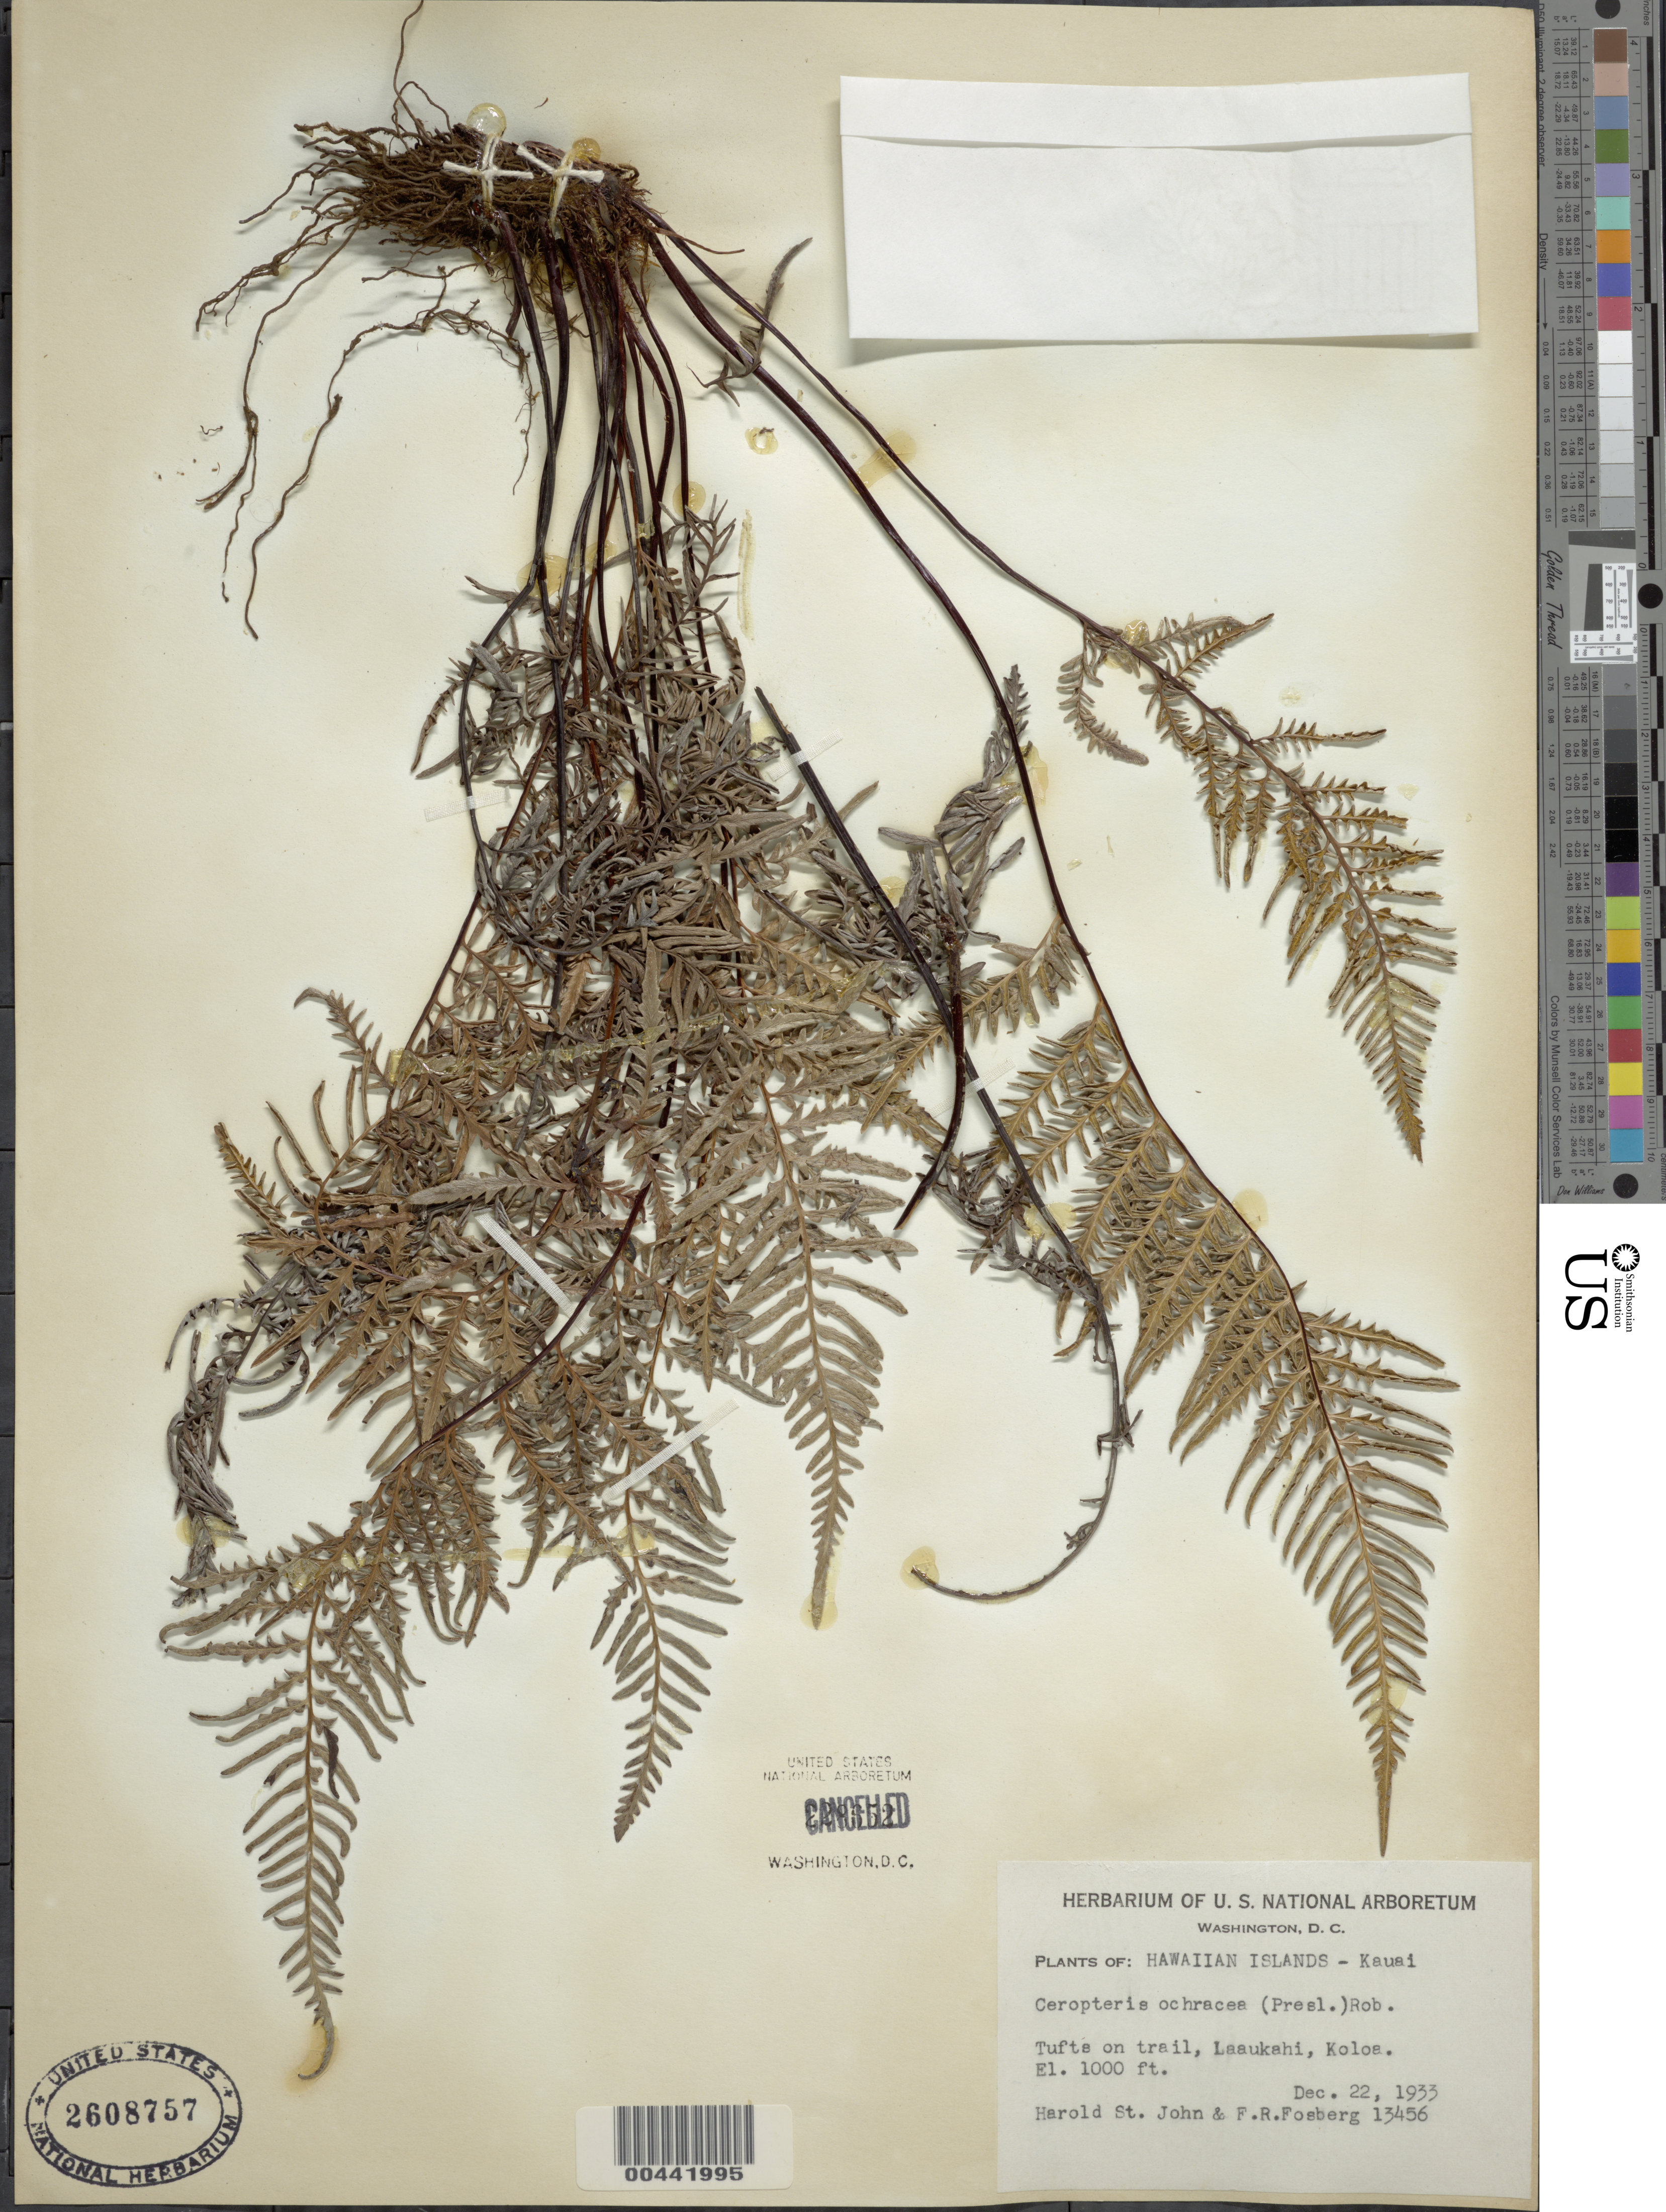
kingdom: Plantae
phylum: Tracheophyta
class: Polypodiopsida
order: Polypodiales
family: Pteridaceae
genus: Pityrogramma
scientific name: Pityrogramma austroamericana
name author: Domin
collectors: H. St. John & F. R. Fosberg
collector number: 13456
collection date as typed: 22 Dec 1933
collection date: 1933-12-22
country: United States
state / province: Hawaii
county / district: Kauai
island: Kaua'i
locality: Laaukahi, Koloa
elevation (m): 305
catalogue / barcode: US 2608757